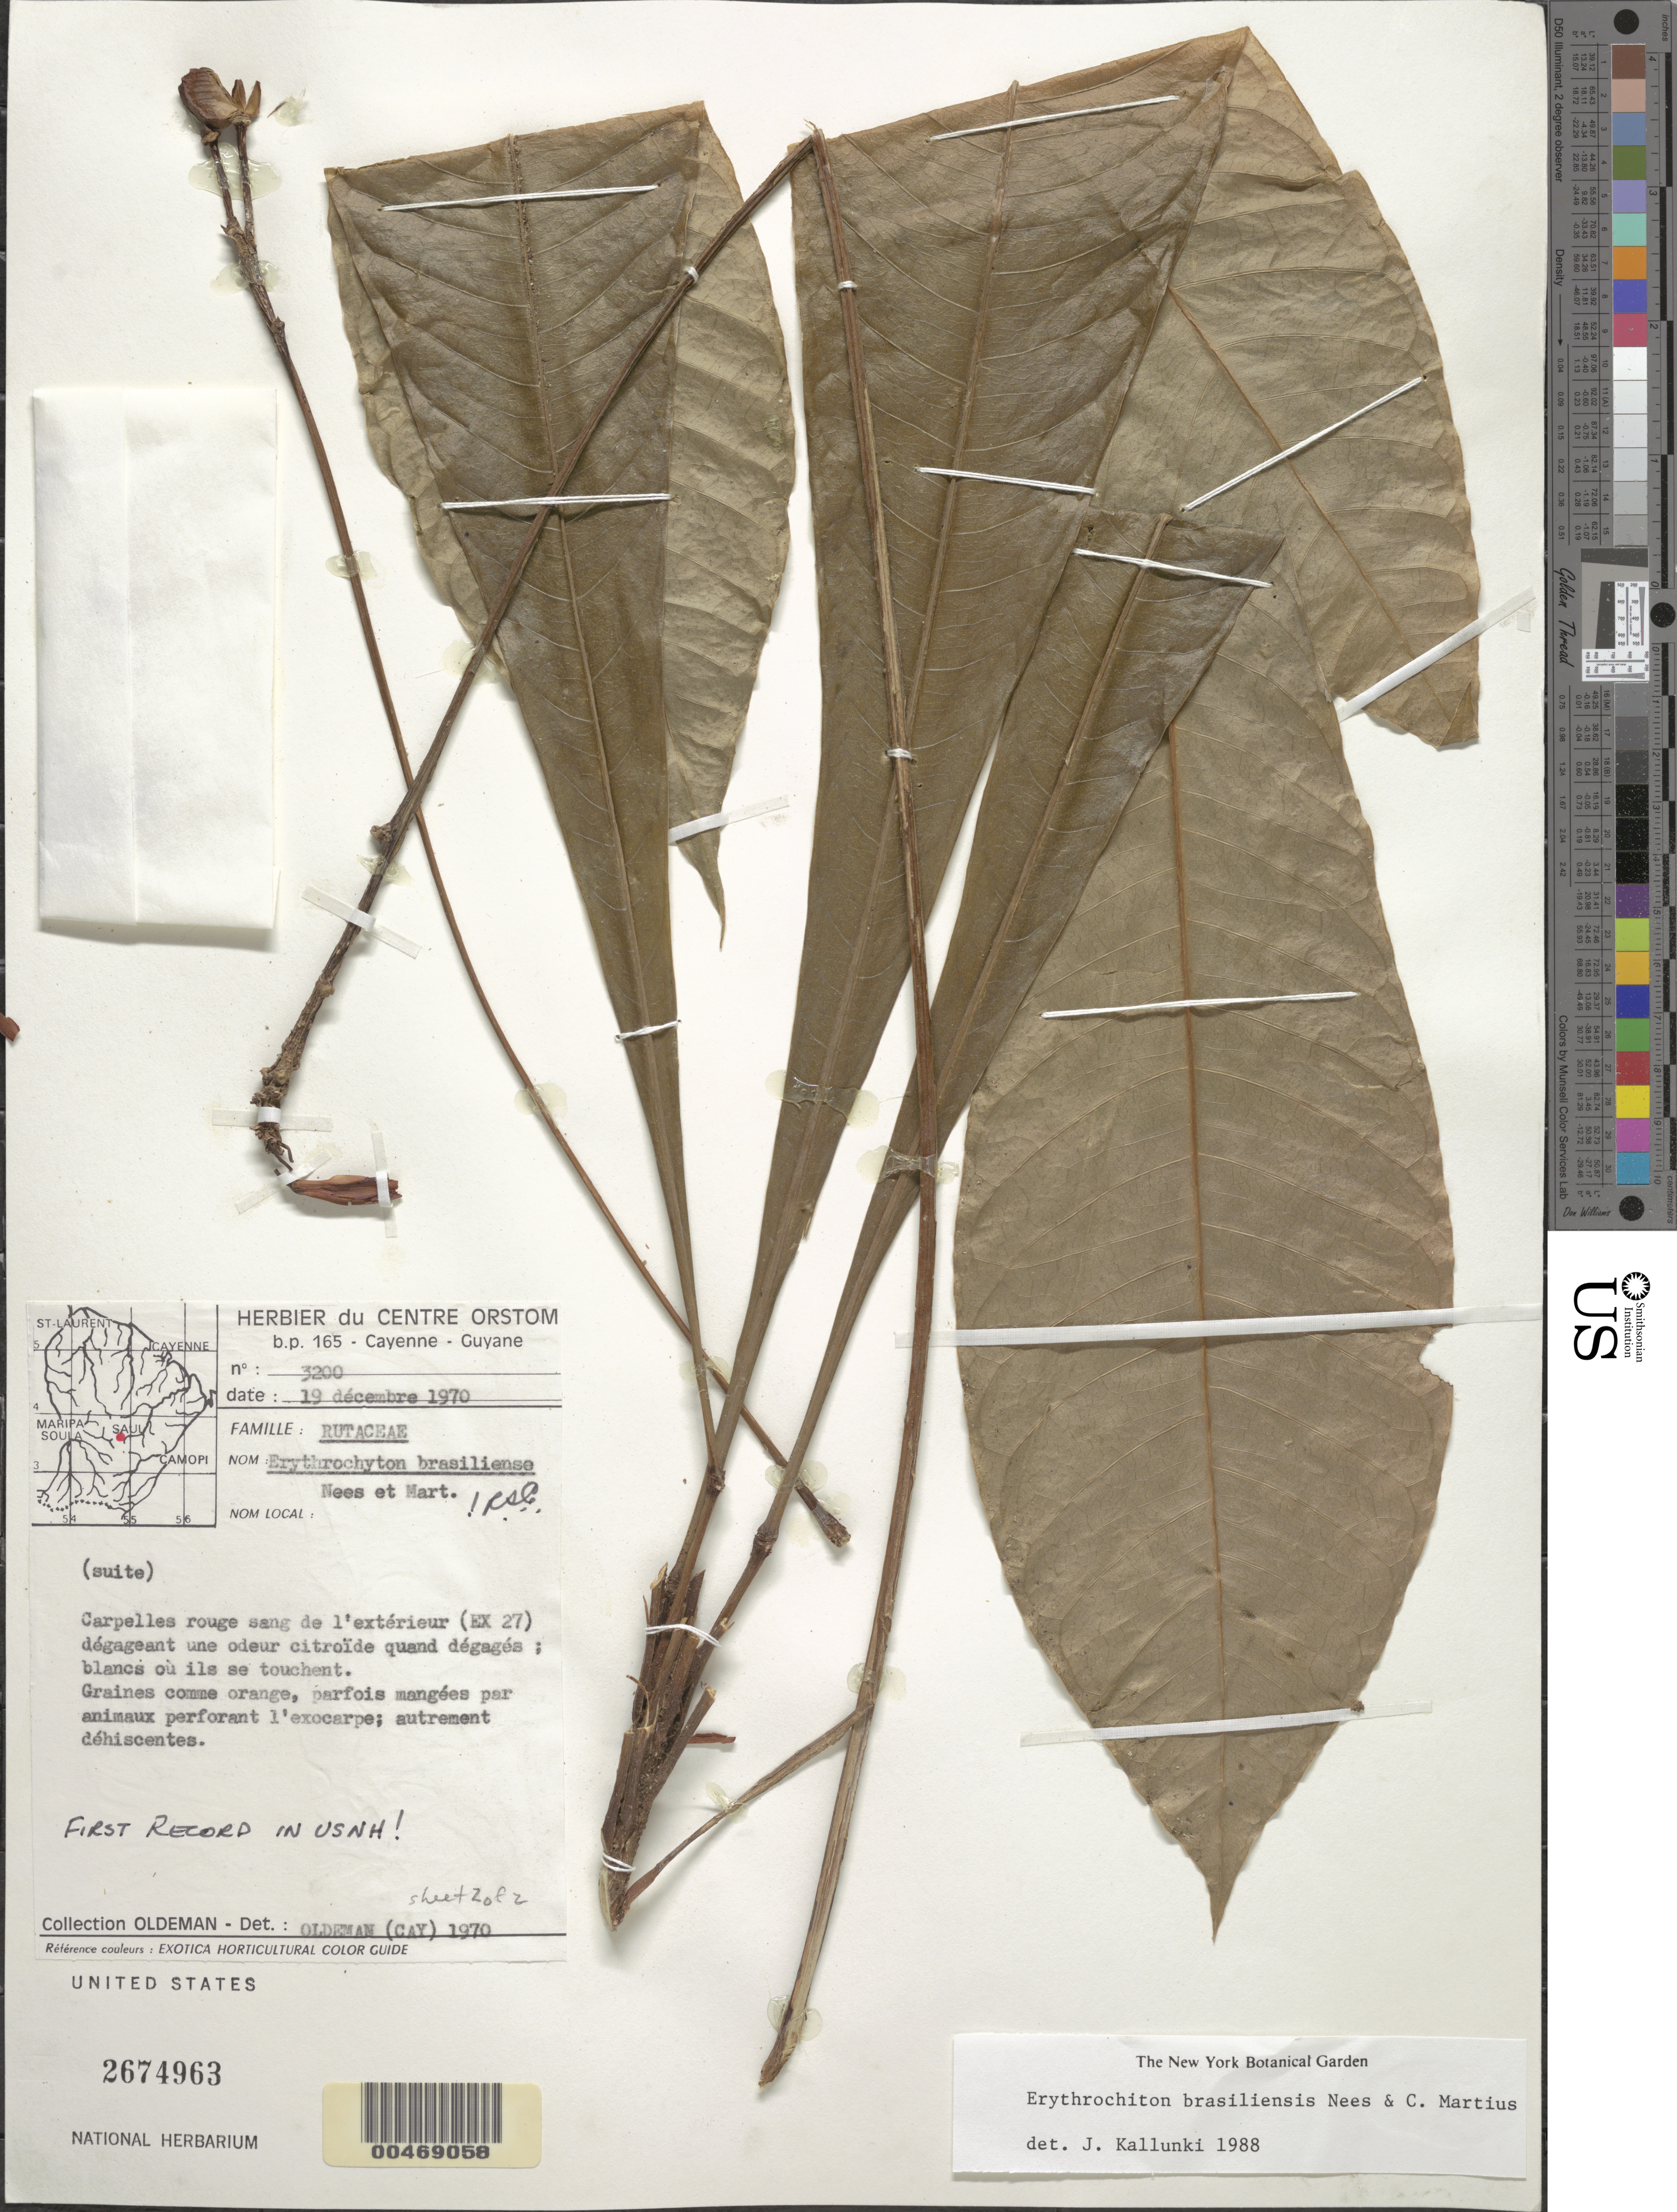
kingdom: Plantae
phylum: Tracheophyta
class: Magnoliopsida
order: Sapindales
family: Rutaceae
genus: Erythrochiton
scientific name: Erythrochiton brasiliensis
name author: Nees & Mart.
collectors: -- Oldeman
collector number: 3200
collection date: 1970-12-19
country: French Guiana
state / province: Cayenne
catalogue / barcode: US 2674963